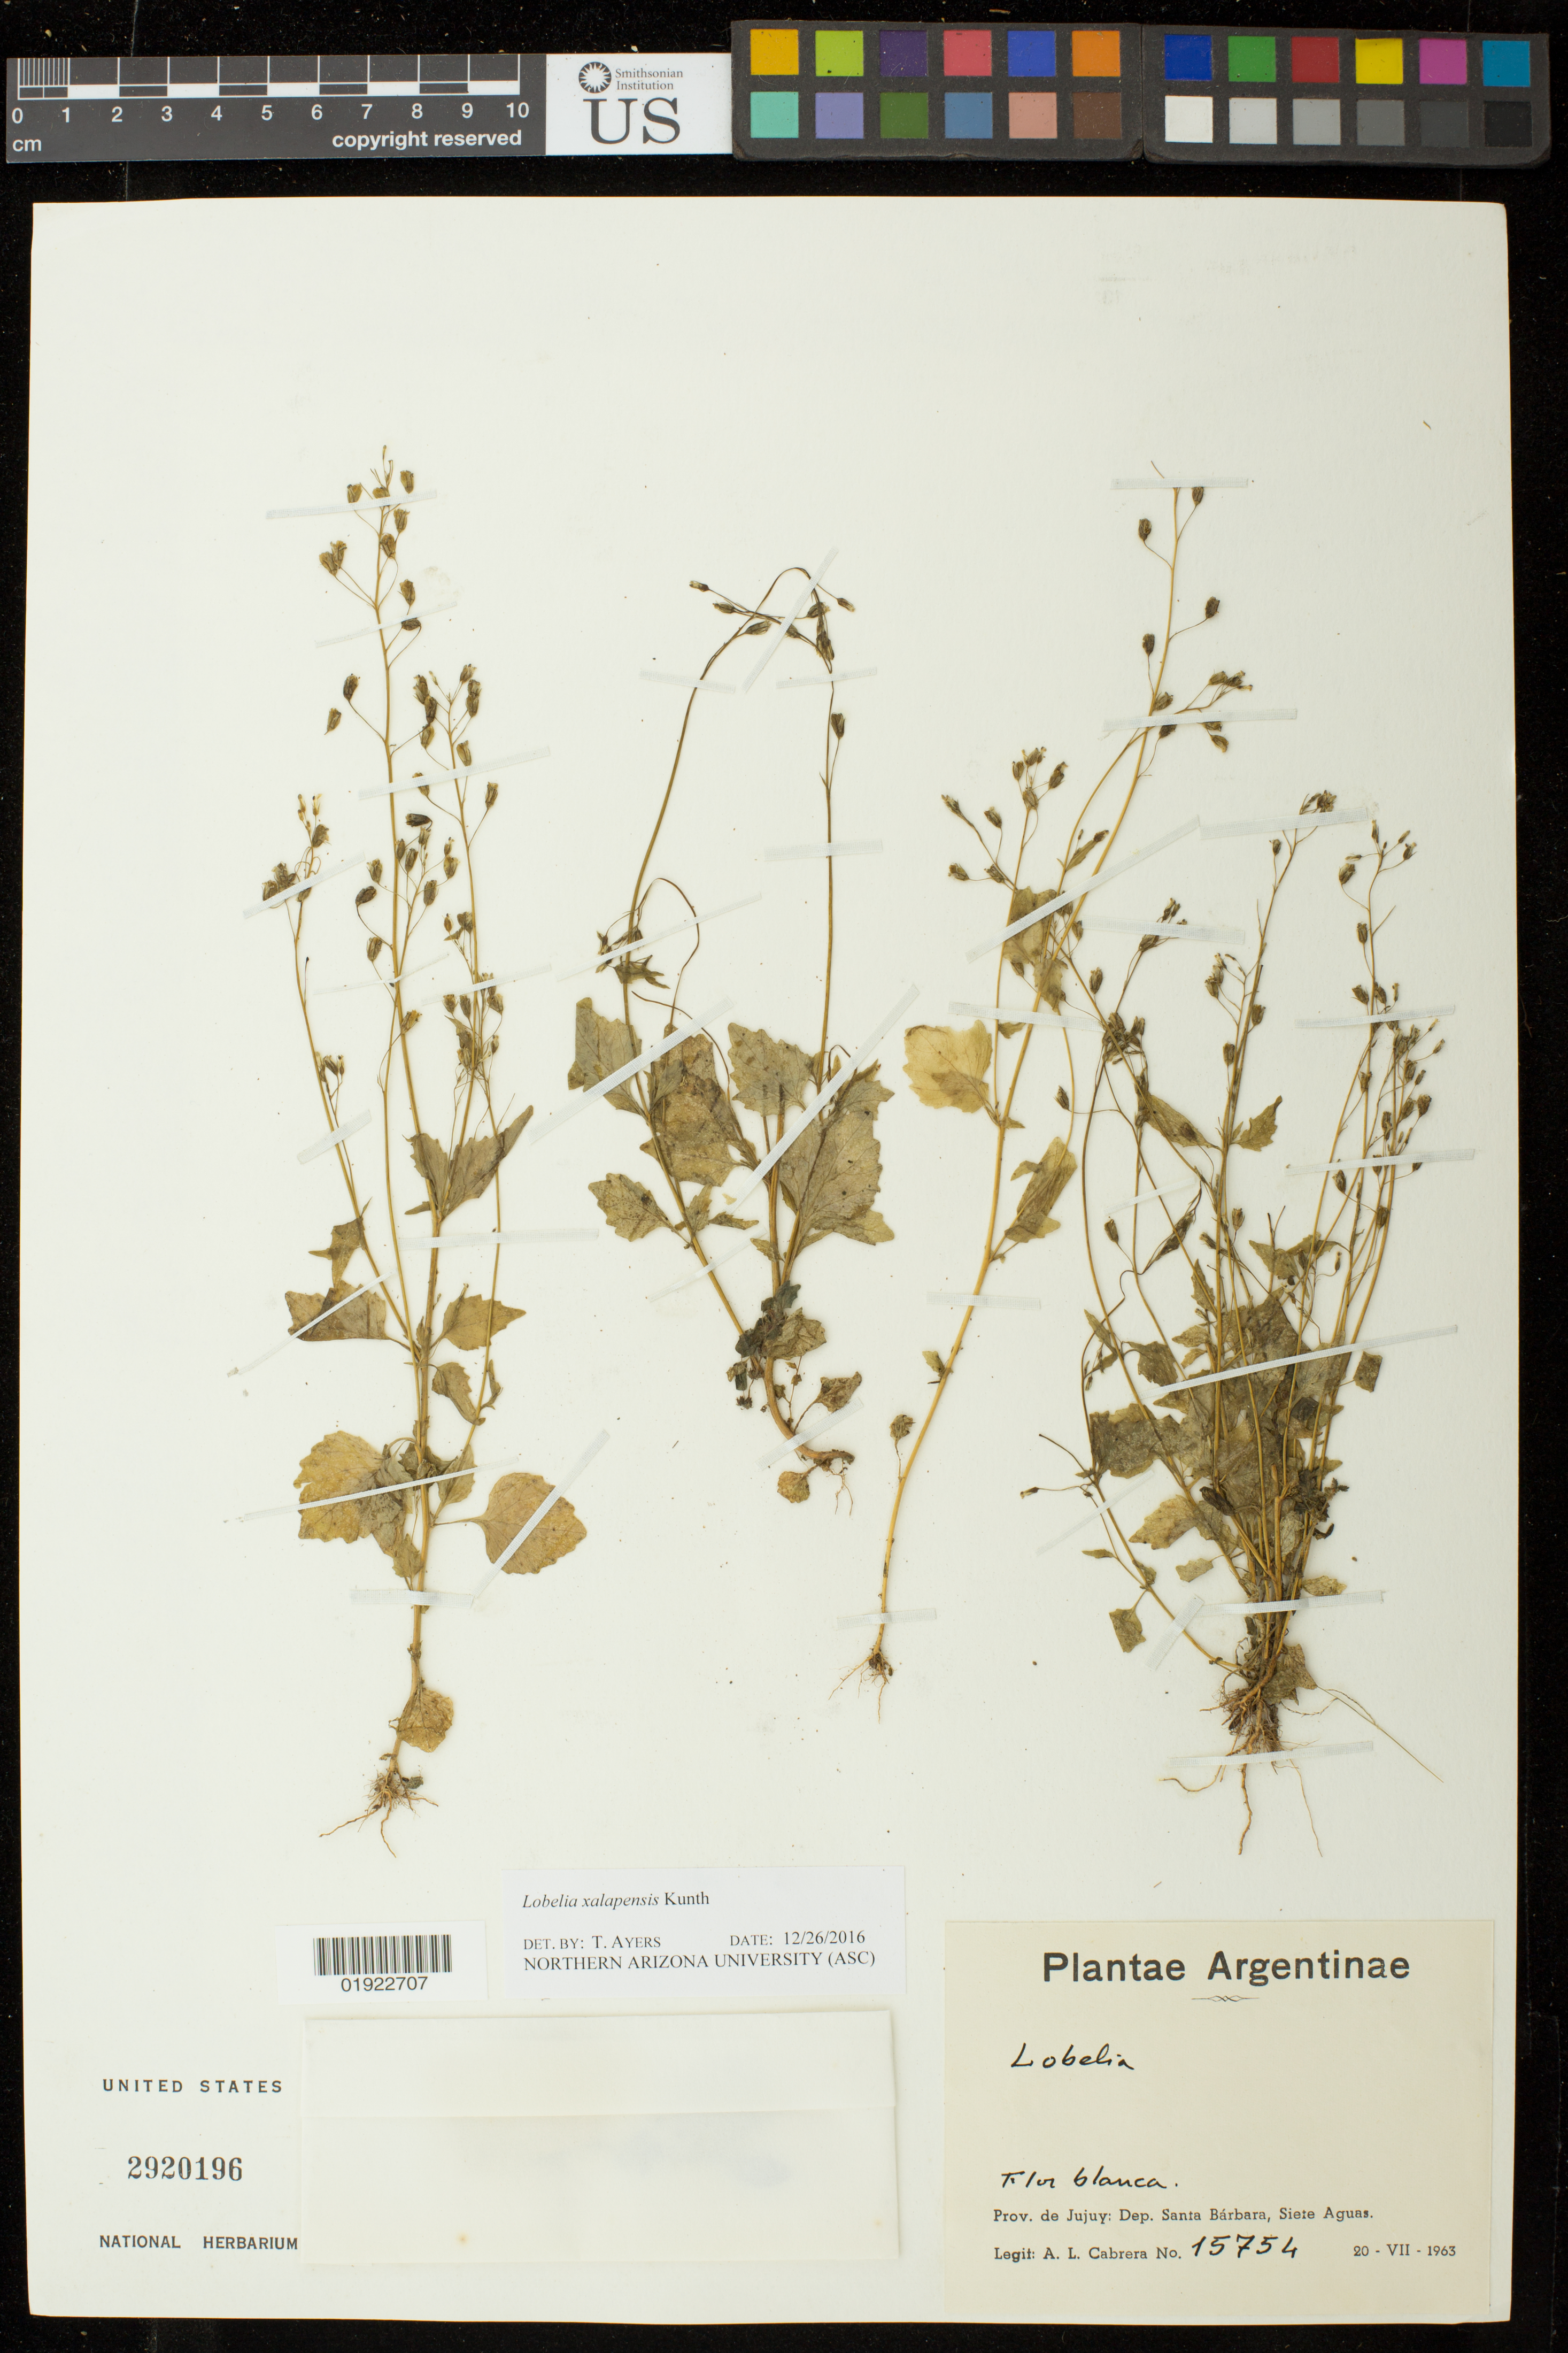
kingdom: Plantae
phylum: Tracheophyta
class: Magnoliopsida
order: Asterales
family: Campanulaceae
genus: Lobelia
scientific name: Lobelia xalapensis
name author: Kunth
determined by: Ayers, Tina J.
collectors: A. L. Cabrera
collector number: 15754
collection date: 1963-07-20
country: Argentina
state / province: Jujuy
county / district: Santa Bárbara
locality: Siete Aguas.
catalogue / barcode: US 2920196